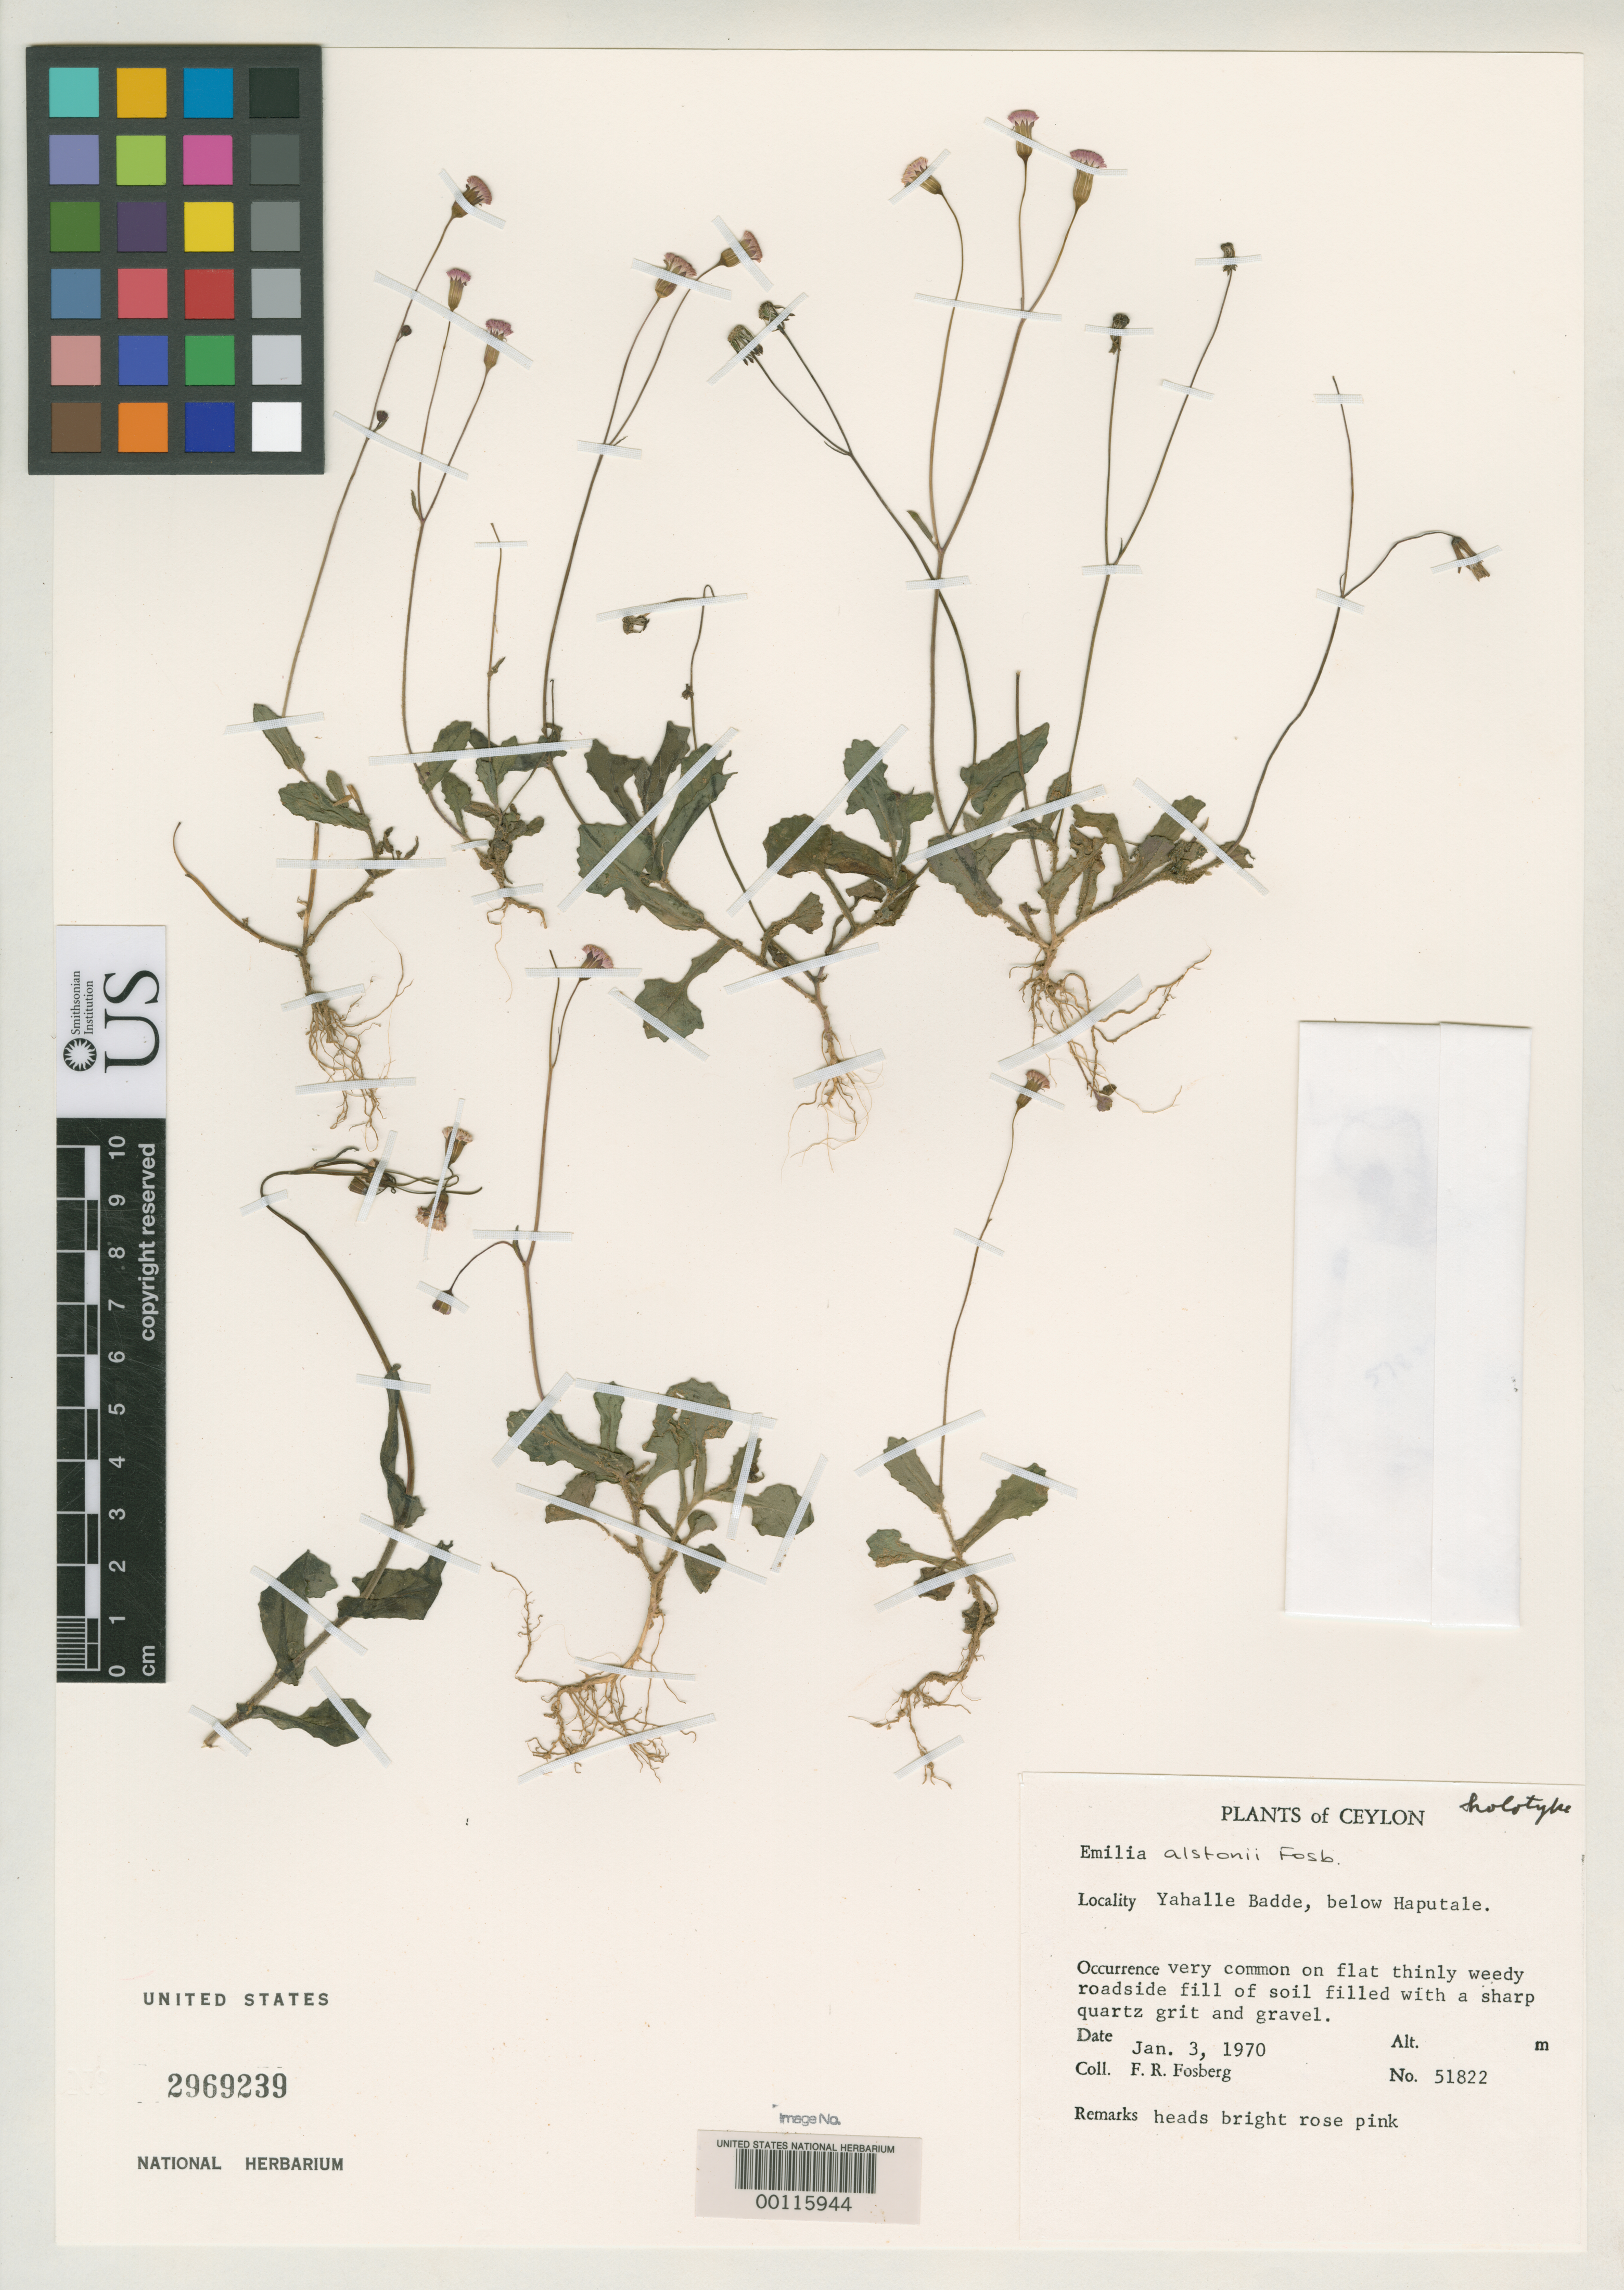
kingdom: Plantae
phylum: Tracheophyta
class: Magnoliopsida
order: Asterales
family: Asteraceae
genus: Emilia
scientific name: Emilia alstonii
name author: Fosberg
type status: Holotype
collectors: F. R. Fosberg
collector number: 51822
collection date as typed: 03 Jan 1970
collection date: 1970-01-03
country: Sri Lanka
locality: Yahalle Badde, below Haputale.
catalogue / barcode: US 2969239